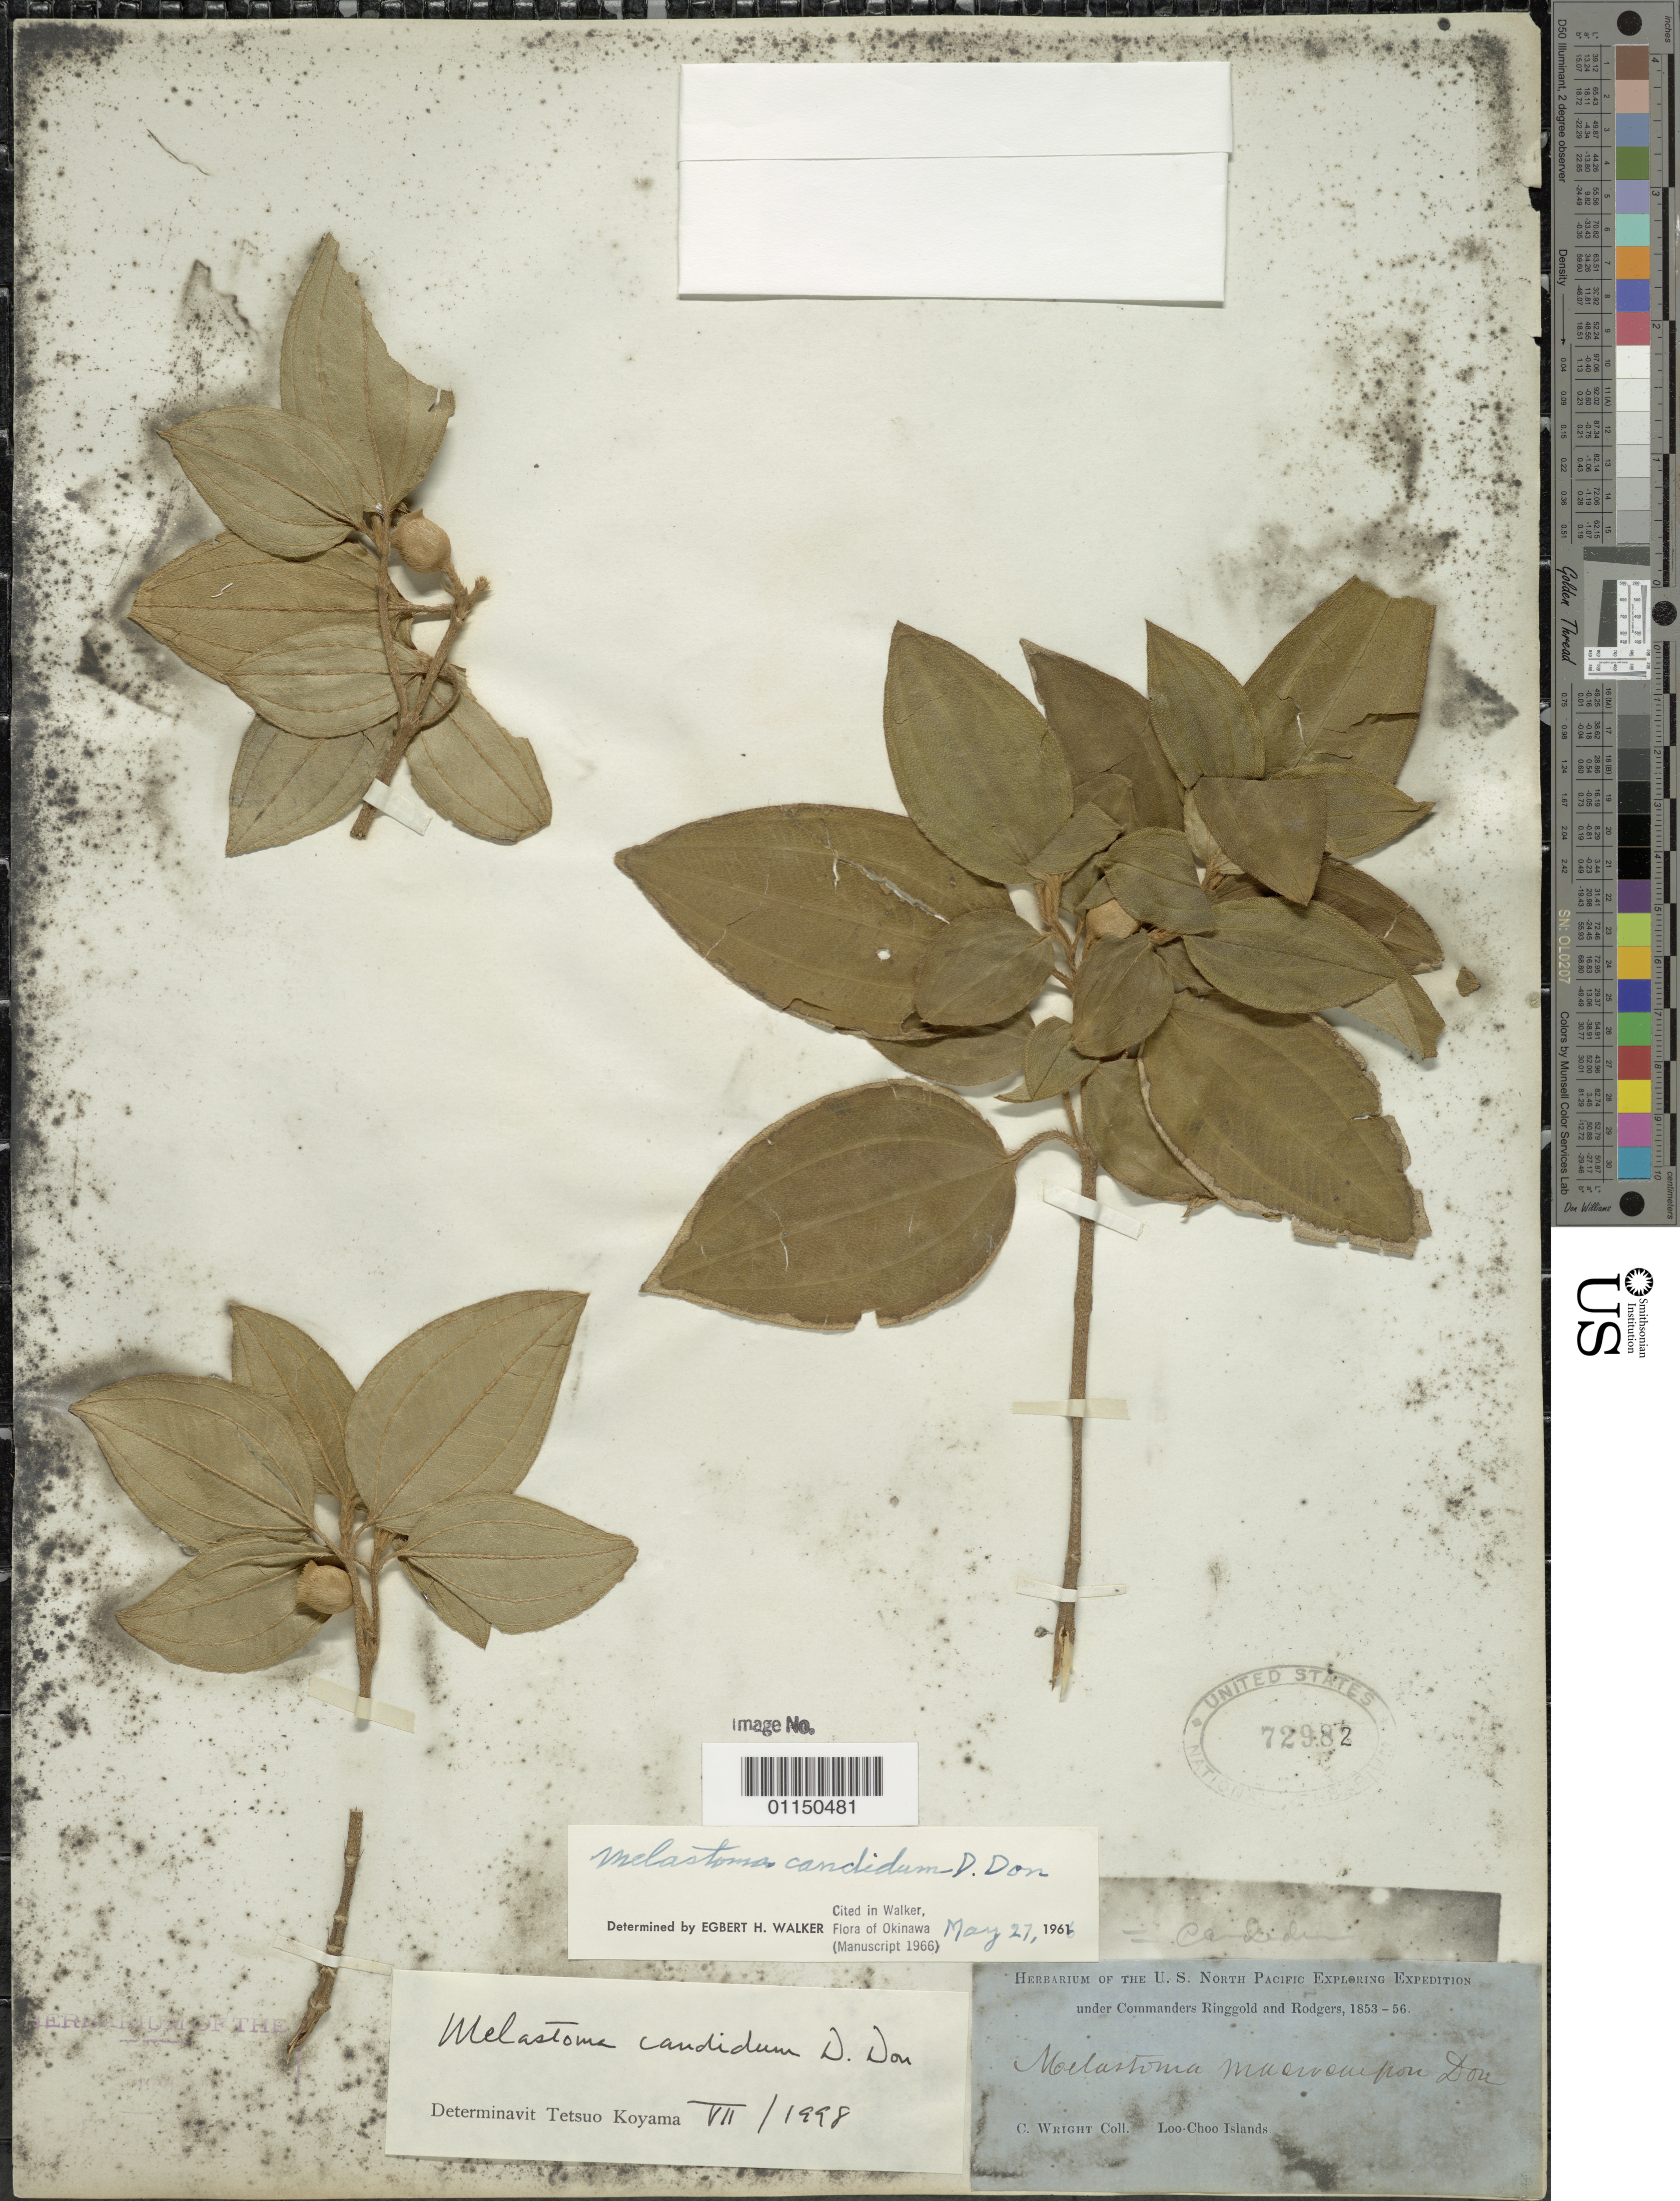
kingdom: Plantae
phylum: Tracheophyta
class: Magnoliopsida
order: Myrtales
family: Melastomataceae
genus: Melastoma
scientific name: Melastoma candidum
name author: D. Don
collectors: C. Wright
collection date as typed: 1853 to -- --- 1856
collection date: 1853/1856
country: Japan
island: Ryukyu Islands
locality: Loo Choo Islands.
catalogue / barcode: US 72892